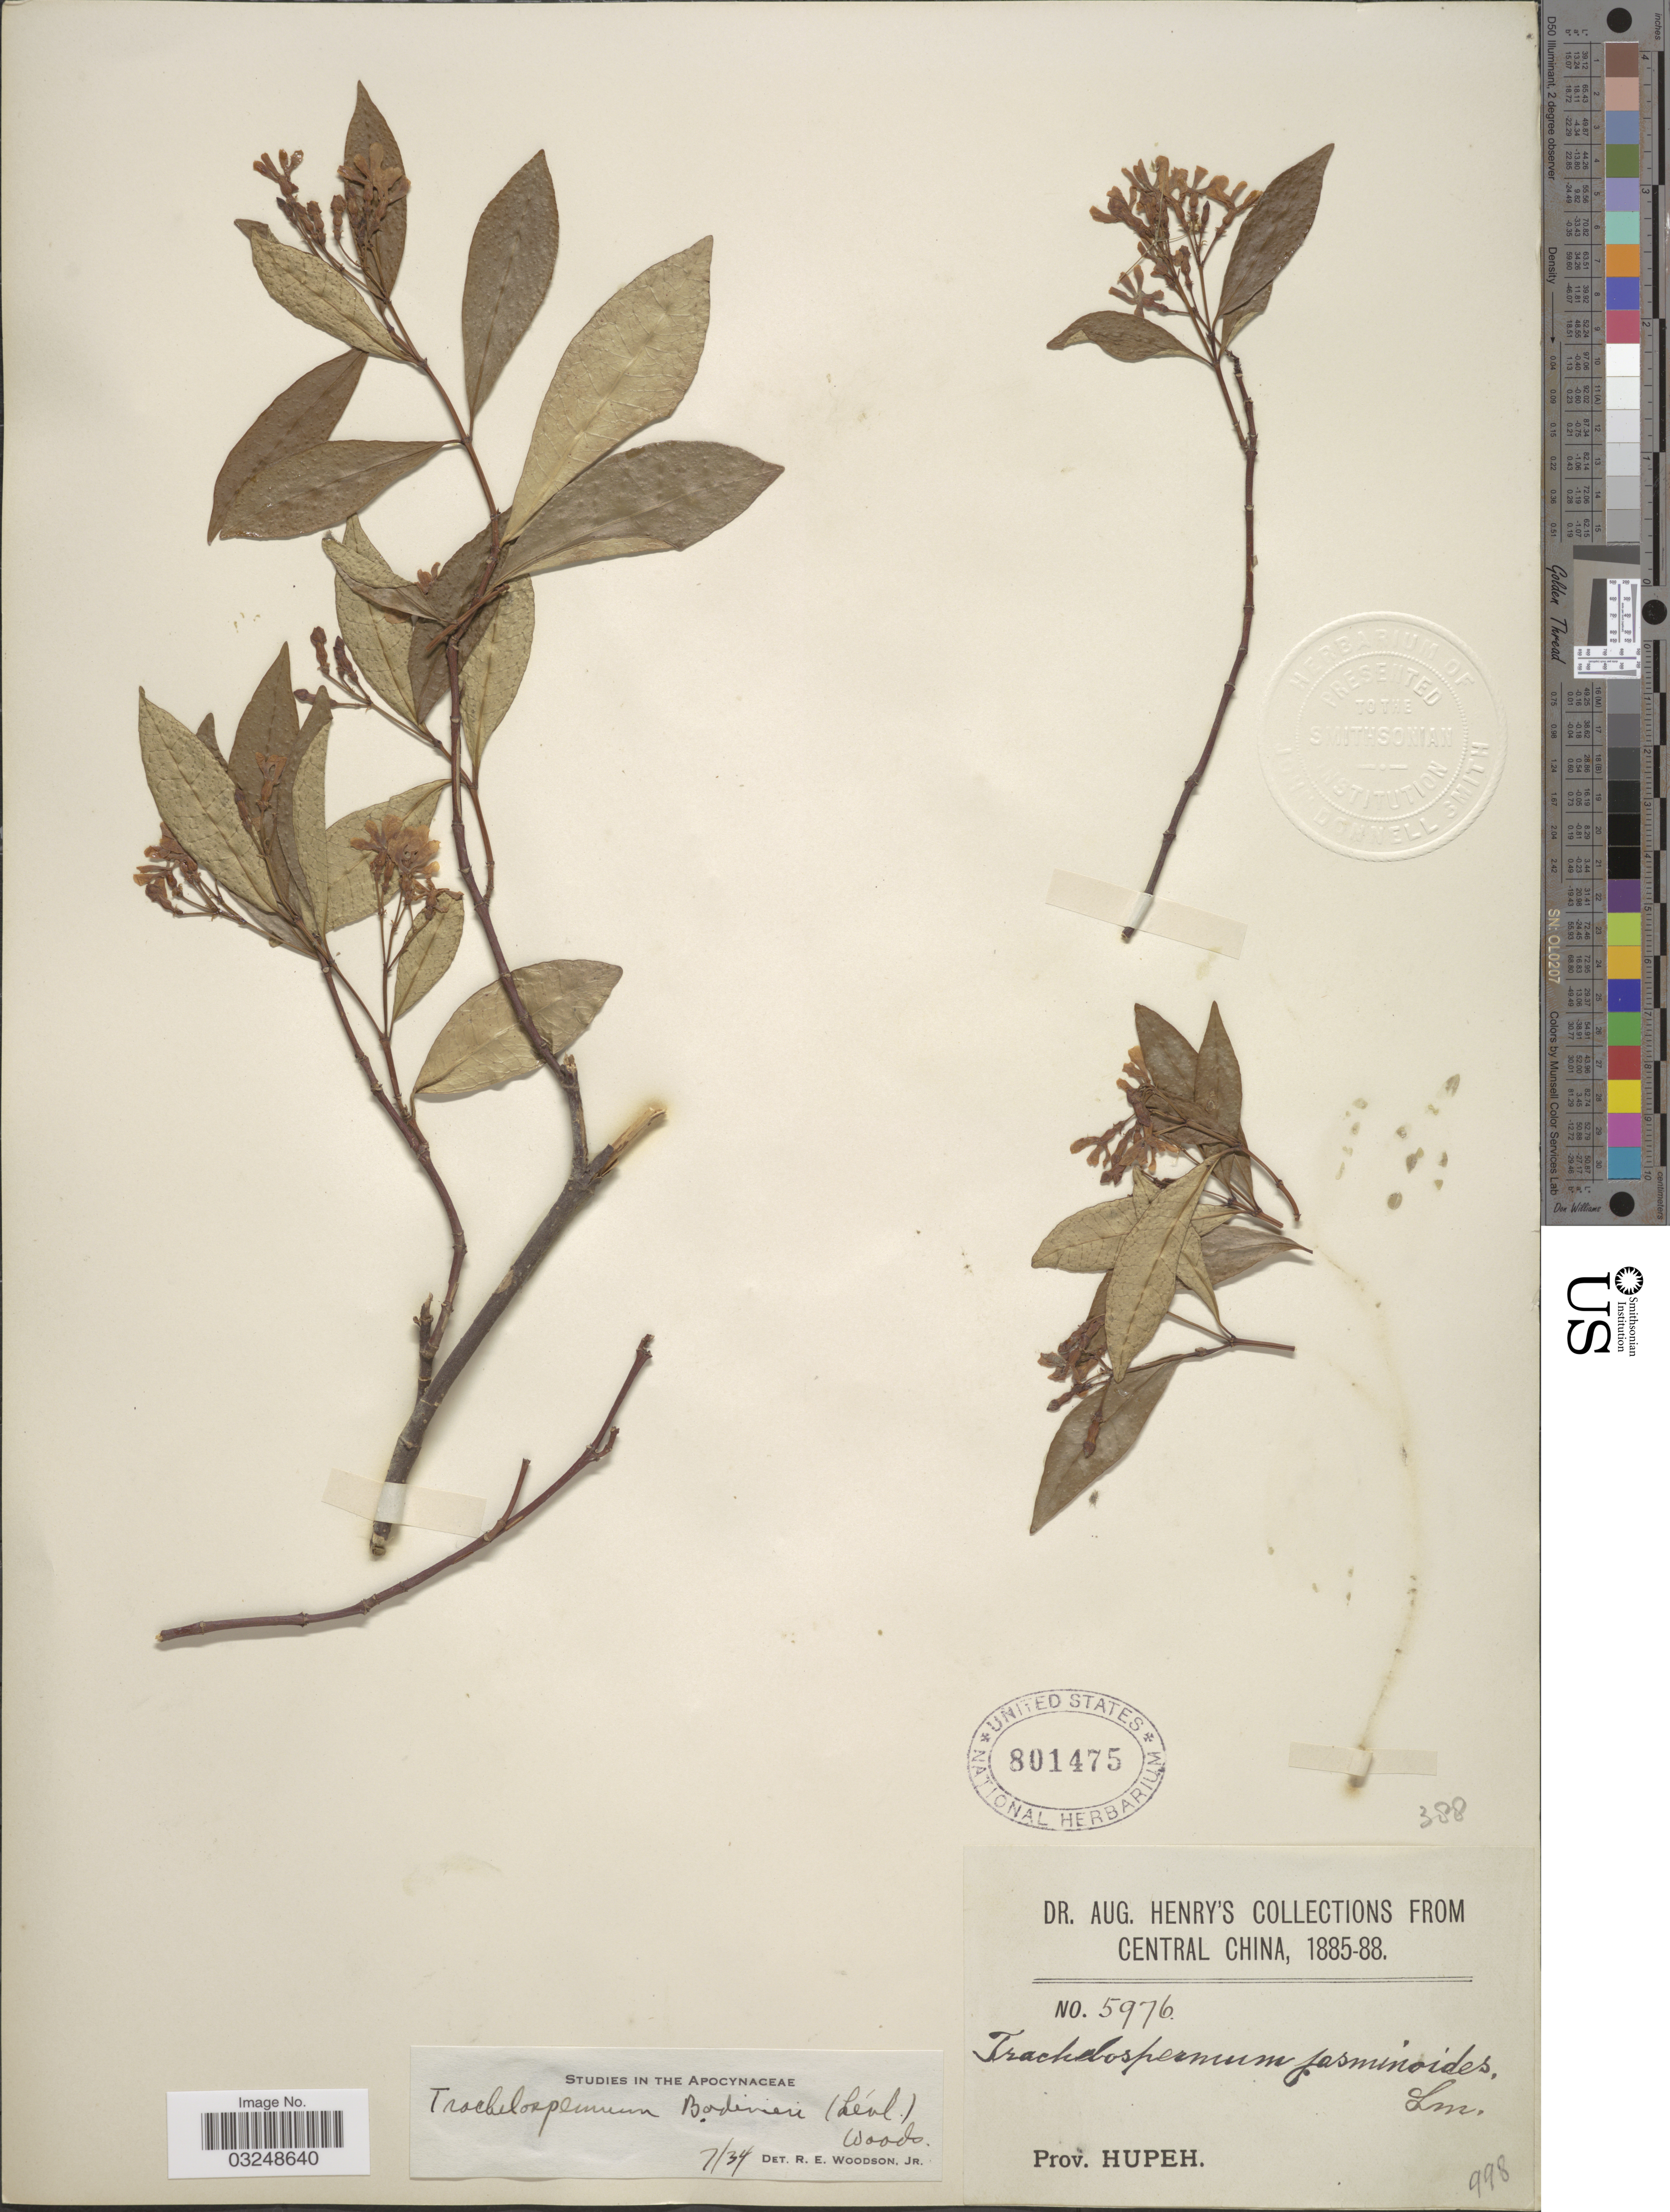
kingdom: Plantae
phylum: Tracheophyta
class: Magnoliopsida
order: Gentianales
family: Apocynaceae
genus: Trachelospermum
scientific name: Trachelospermum bodinieri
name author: (H. Lév.) Woodson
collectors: A. Henry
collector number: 5976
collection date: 1885/1888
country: China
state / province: Hubei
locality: Central China, Prov. Hupeh.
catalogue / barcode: US 801475